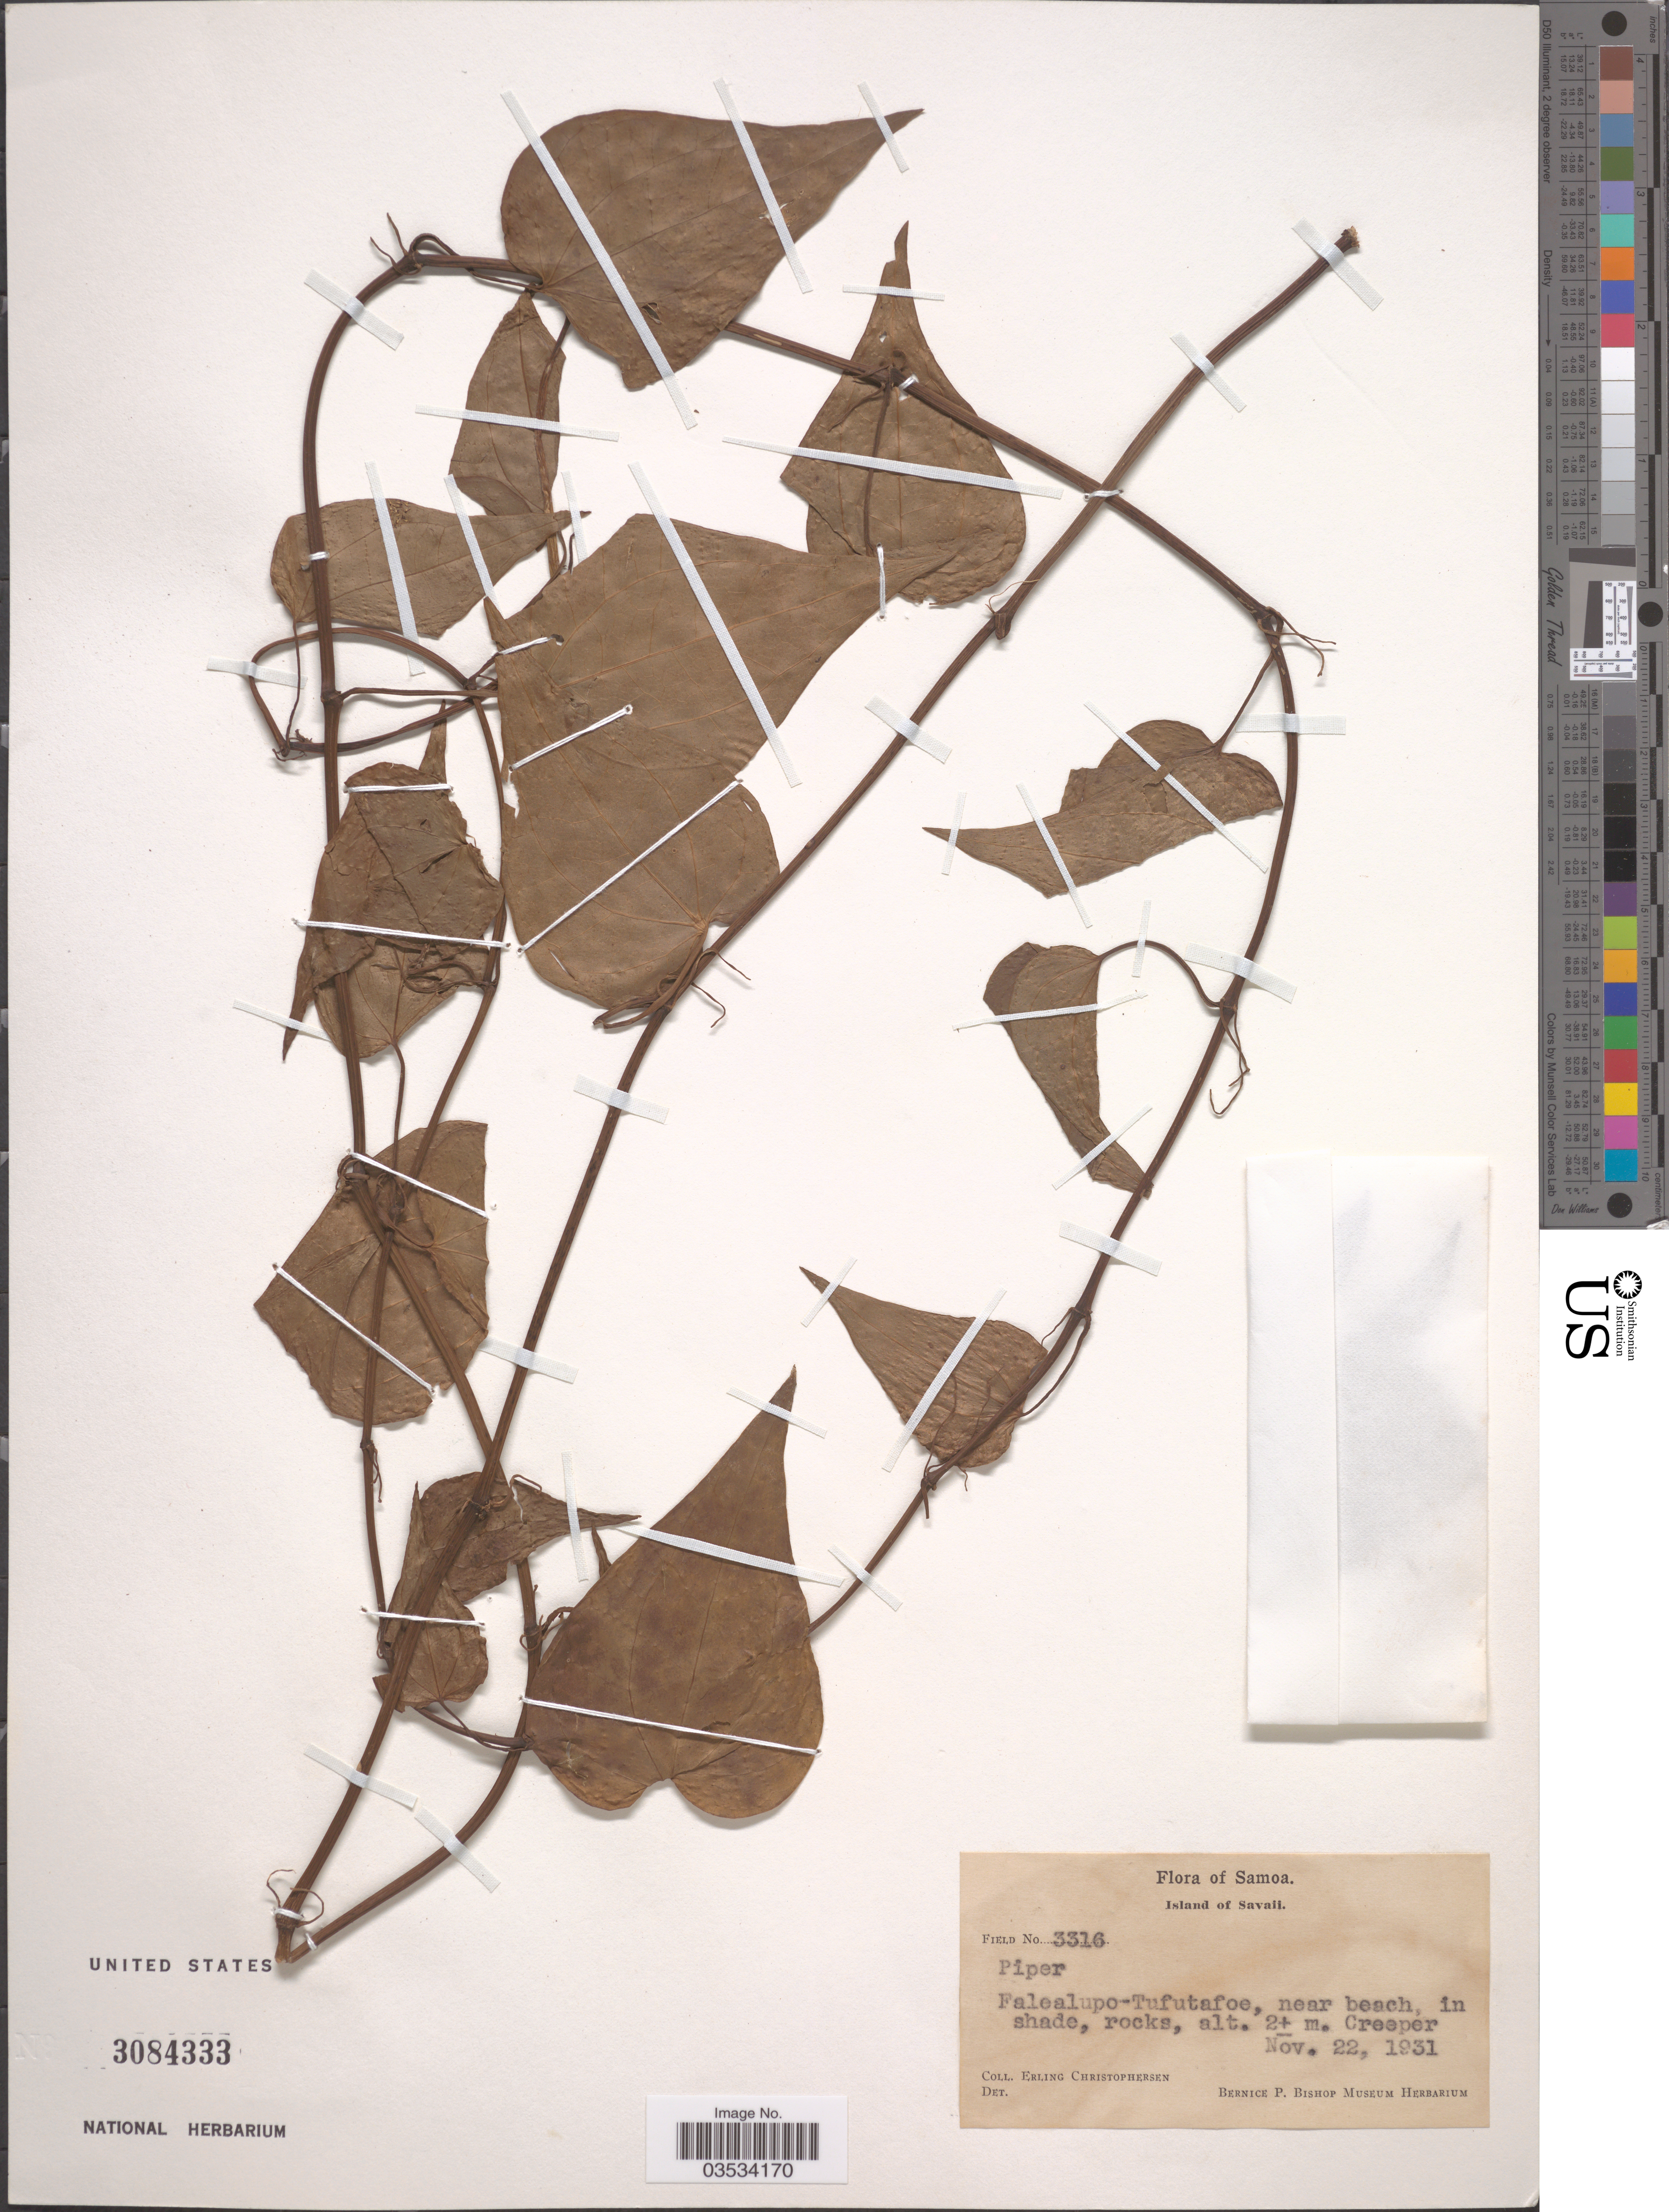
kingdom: Plantae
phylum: Tracheophyta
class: Magnoliopsida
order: Piperales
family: Piperaceae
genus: Piper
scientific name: Piper sp.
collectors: E. Christophersen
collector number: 3316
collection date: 1931-11-22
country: Samoa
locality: Samoa. Island of Savaii. Falealupo-Tufutafoe, near beach.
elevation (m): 2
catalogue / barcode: US 3084333